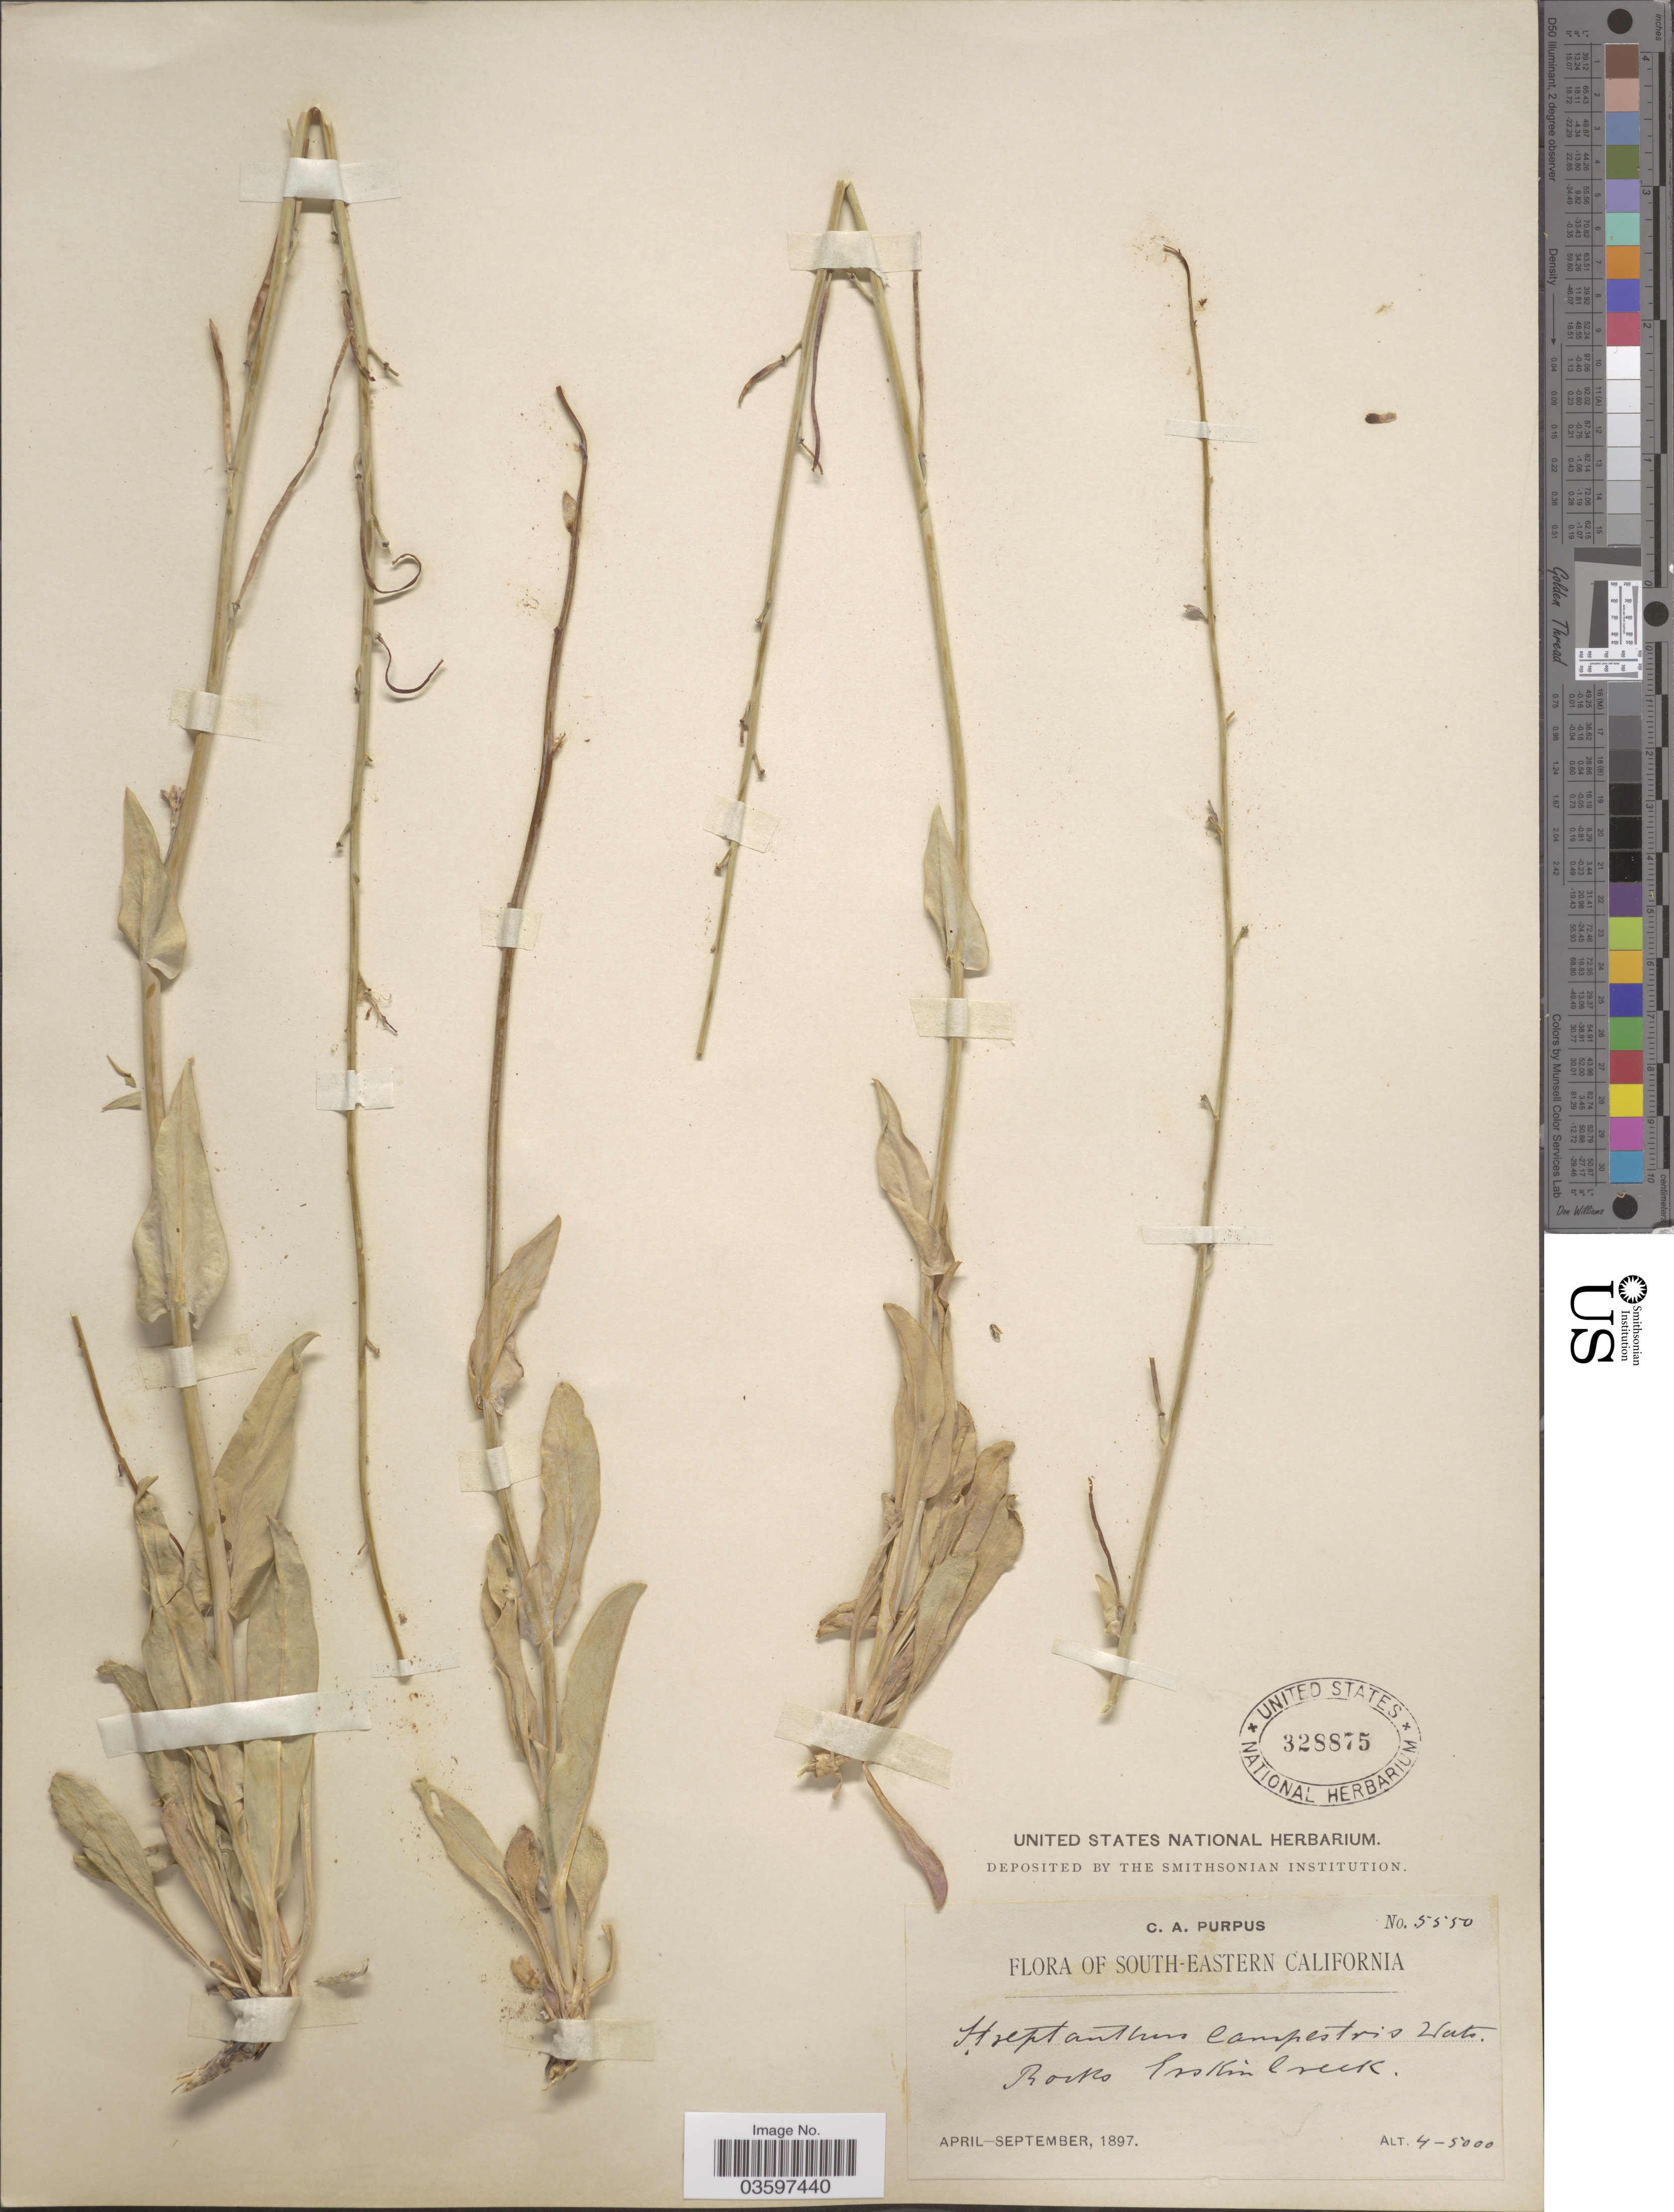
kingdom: Plantae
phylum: Tracheophyta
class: Magnoliopsida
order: Brassicales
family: Brassicaceae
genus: Streptanthus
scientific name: Streptanthus campestris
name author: S. Watson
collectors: C. A. Purpus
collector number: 5550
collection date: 1897-04/1897-09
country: United States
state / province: California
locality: South-Eastern California. Rocks Erskin Creek.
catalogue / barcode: US 328875